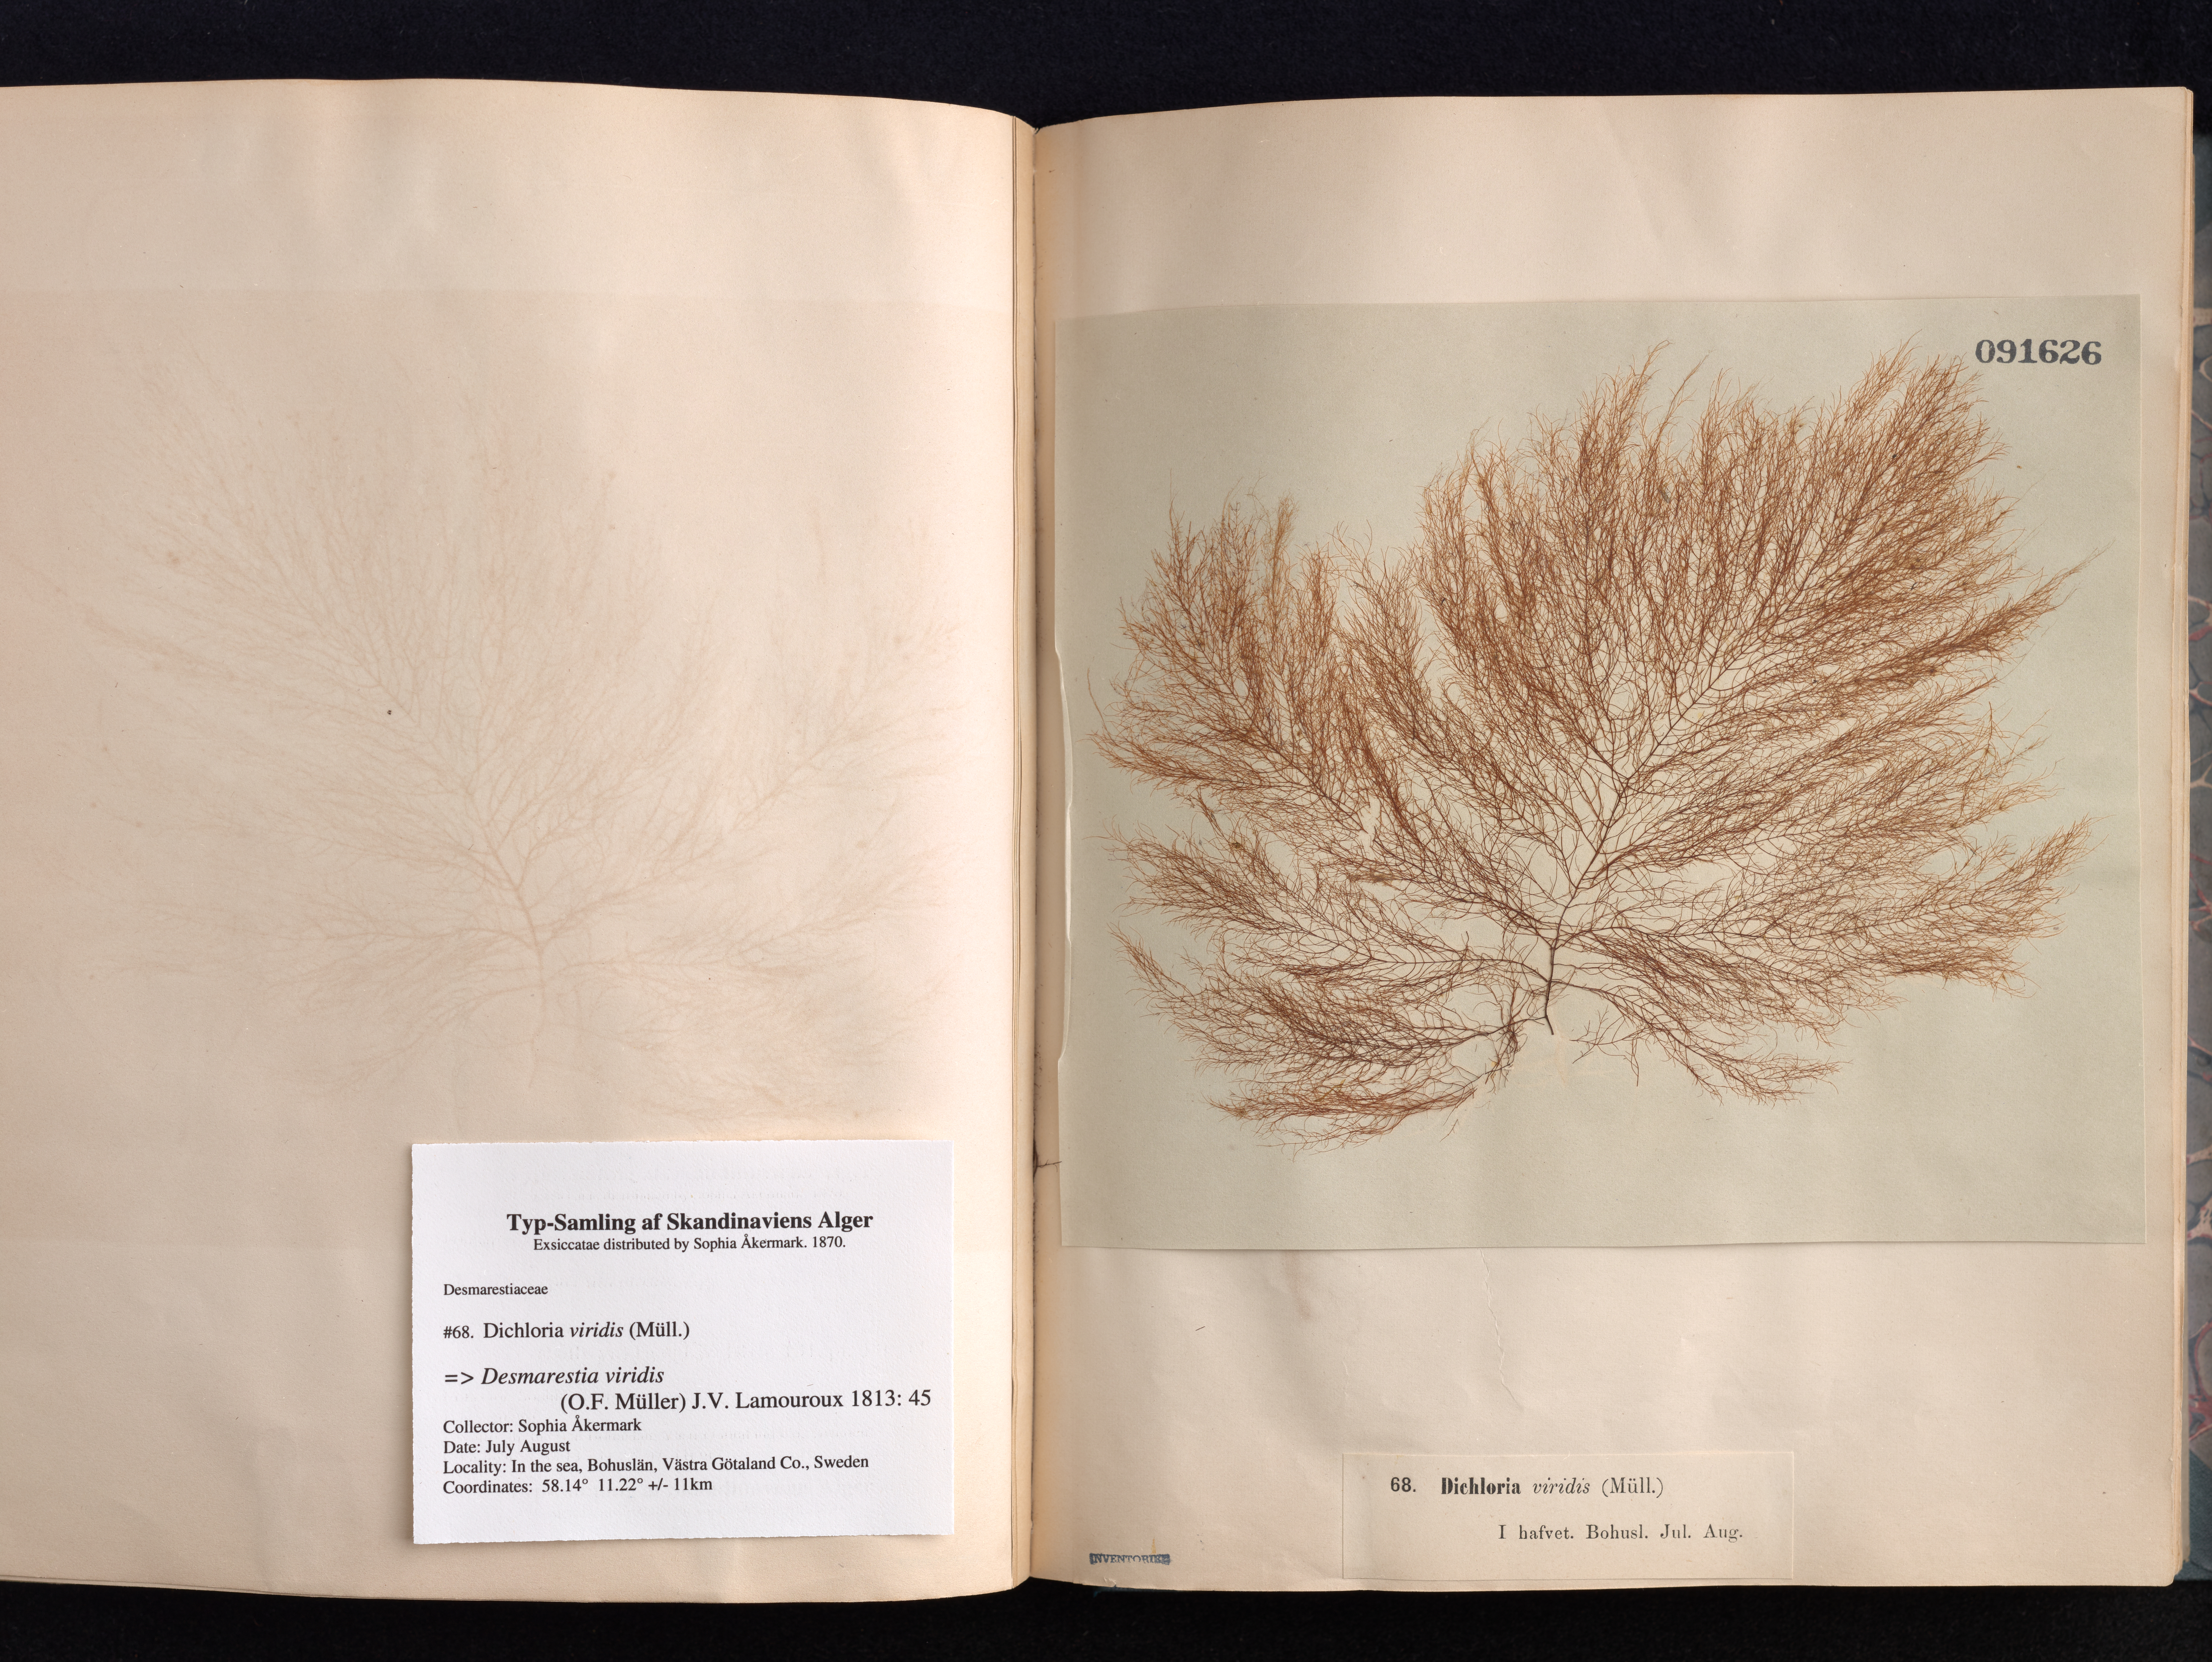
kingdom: Chromista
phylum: Ochrophyta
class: Phaeophyceae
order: Desmarestiales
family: Desmarestiaceae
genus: Desmarestia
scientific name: Desmarestia viridis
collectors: S. Akermark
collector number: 68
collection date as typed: Jul ---- and -- Aug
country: Sweden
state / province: Västra Götaland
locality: Bohuslan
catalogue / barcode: US 91626